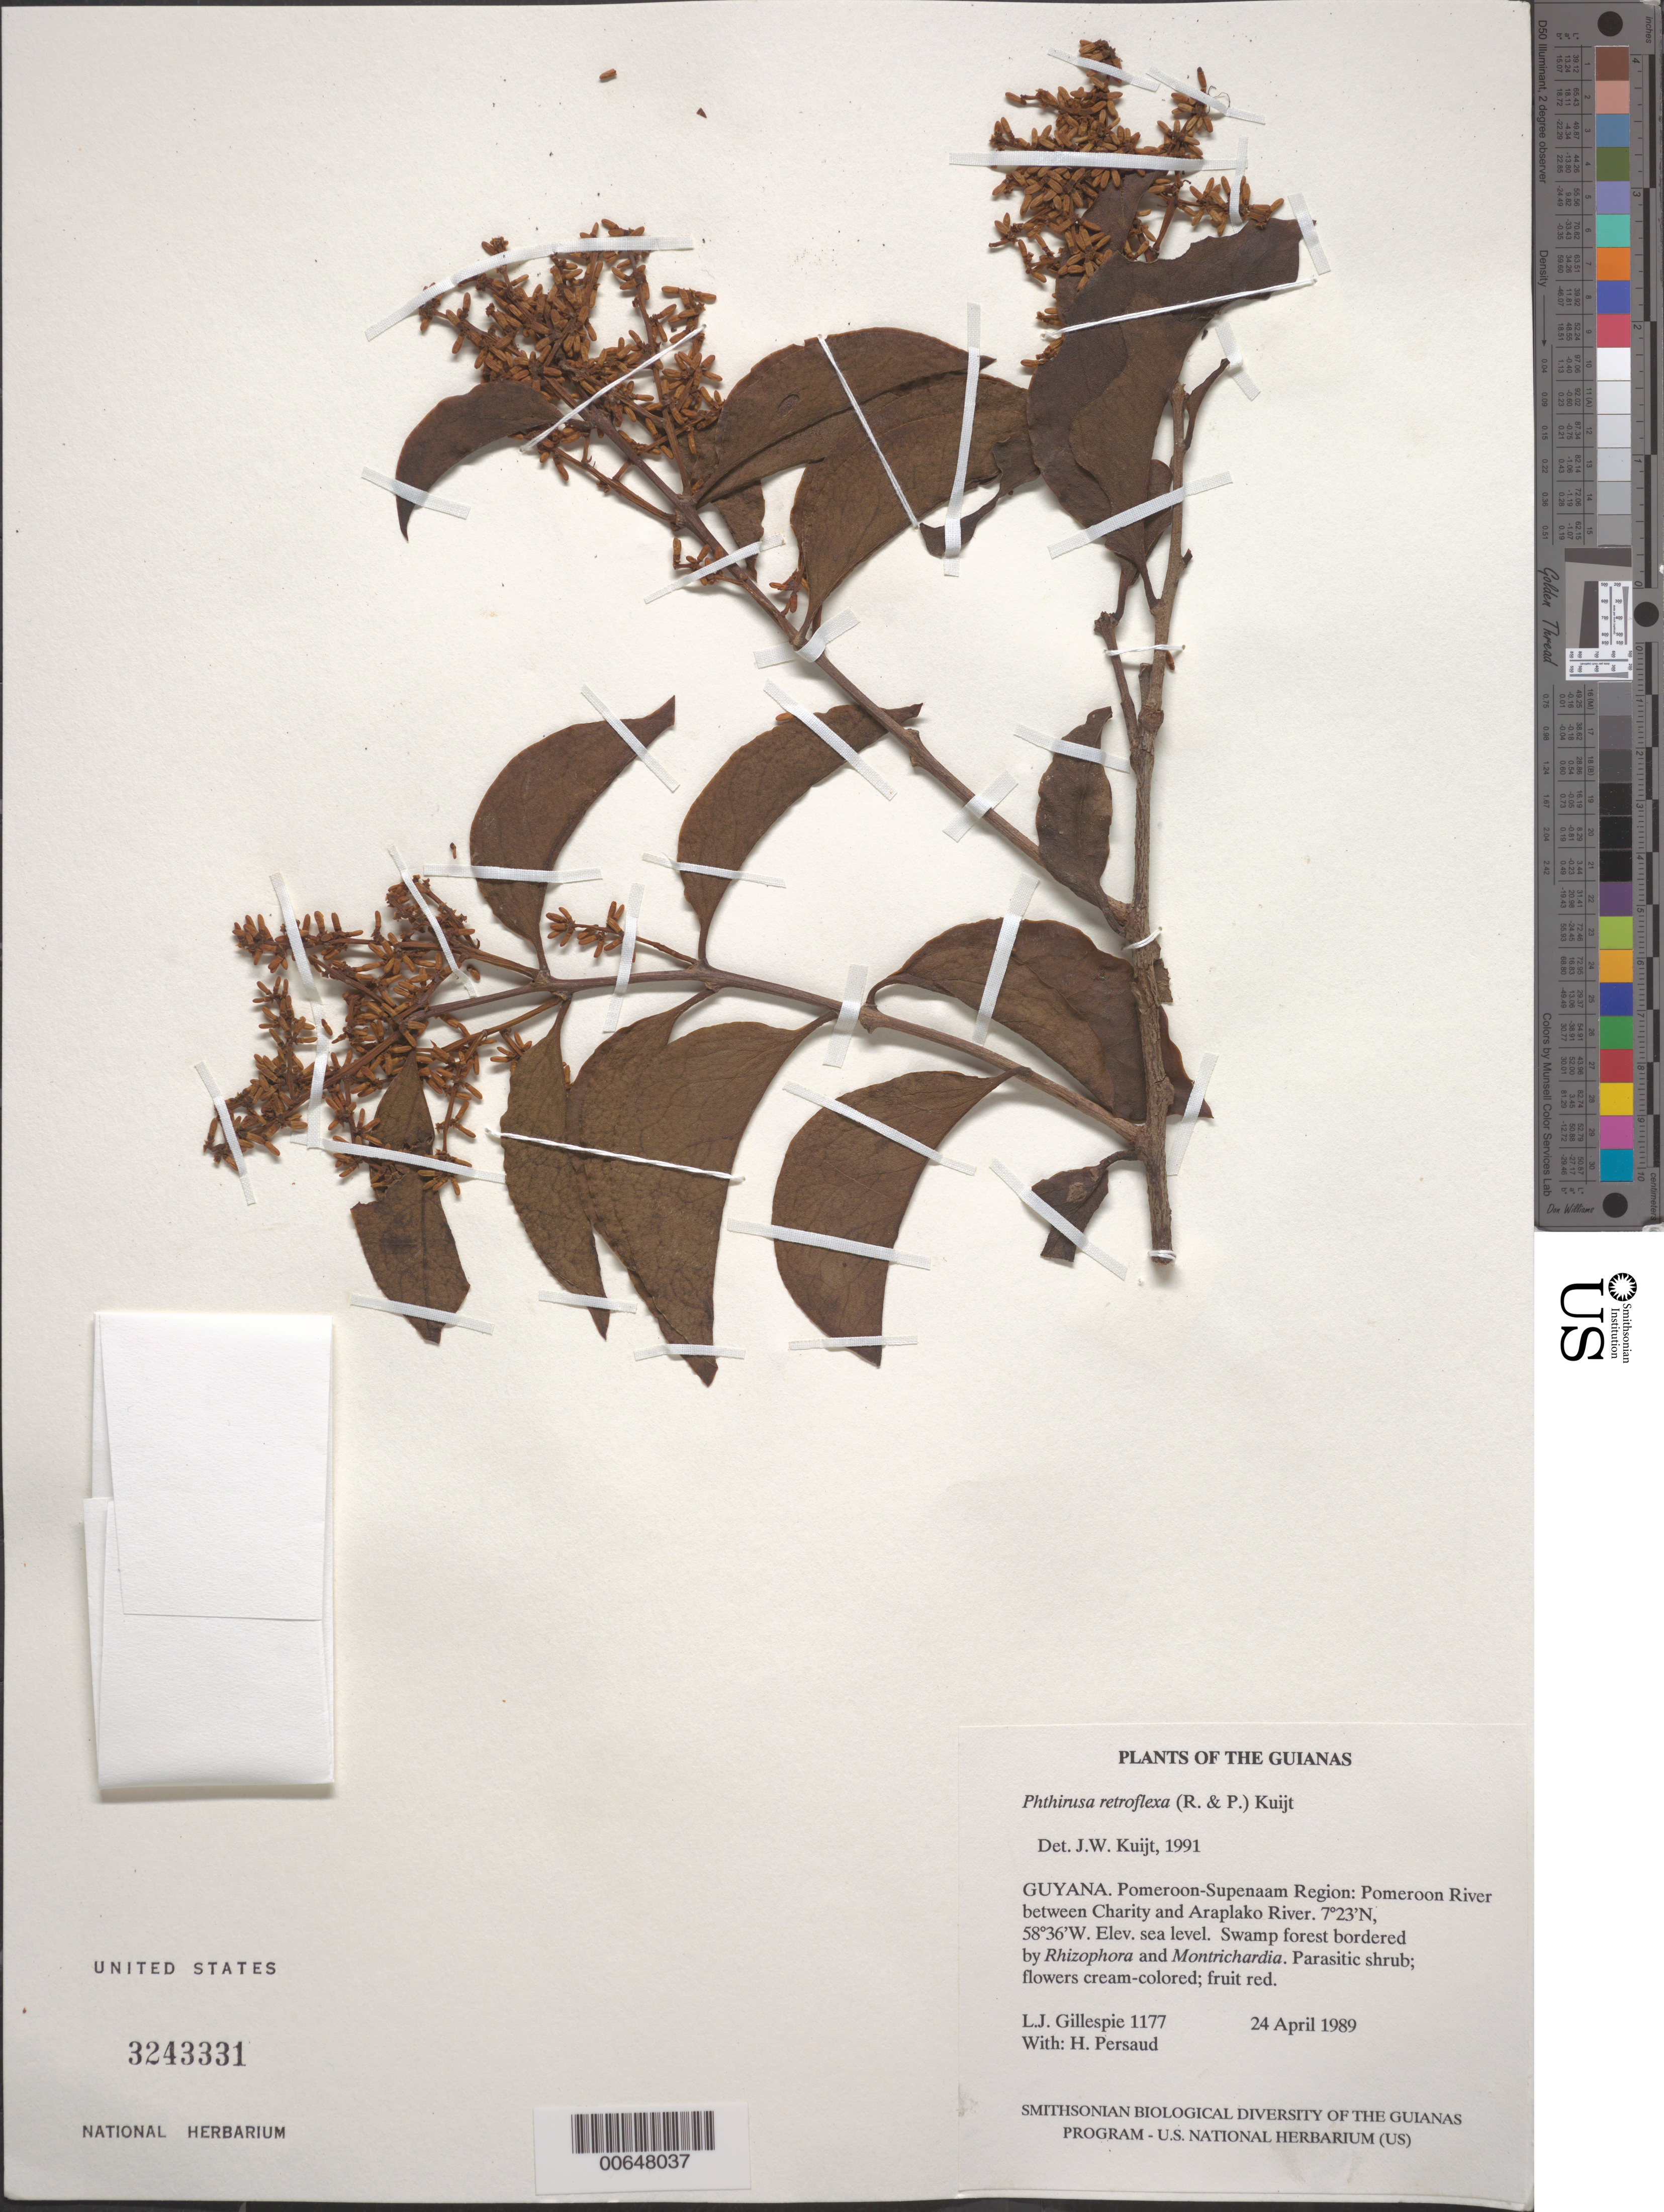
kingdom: Plantae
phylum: Tracheophyta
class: Magnoliopsida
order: Santalales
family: Loranthaceae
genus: Phthirusa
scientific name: Phthirusa retroflexa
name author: (Ruiz & Pav.) Kuijt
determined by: Kuijt, Job, (CANADA)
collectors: L. J. Gillespie & H. Persaud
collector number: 1177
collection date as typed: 24 April 1989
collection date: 1989-04-24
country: Guyana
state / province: Pomeroon-Supenaam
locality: Pomeroon River between Charity and Araplako River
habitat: Swamp forest bordered by Rhizophora & Montrichardia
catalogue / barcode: US 3243331